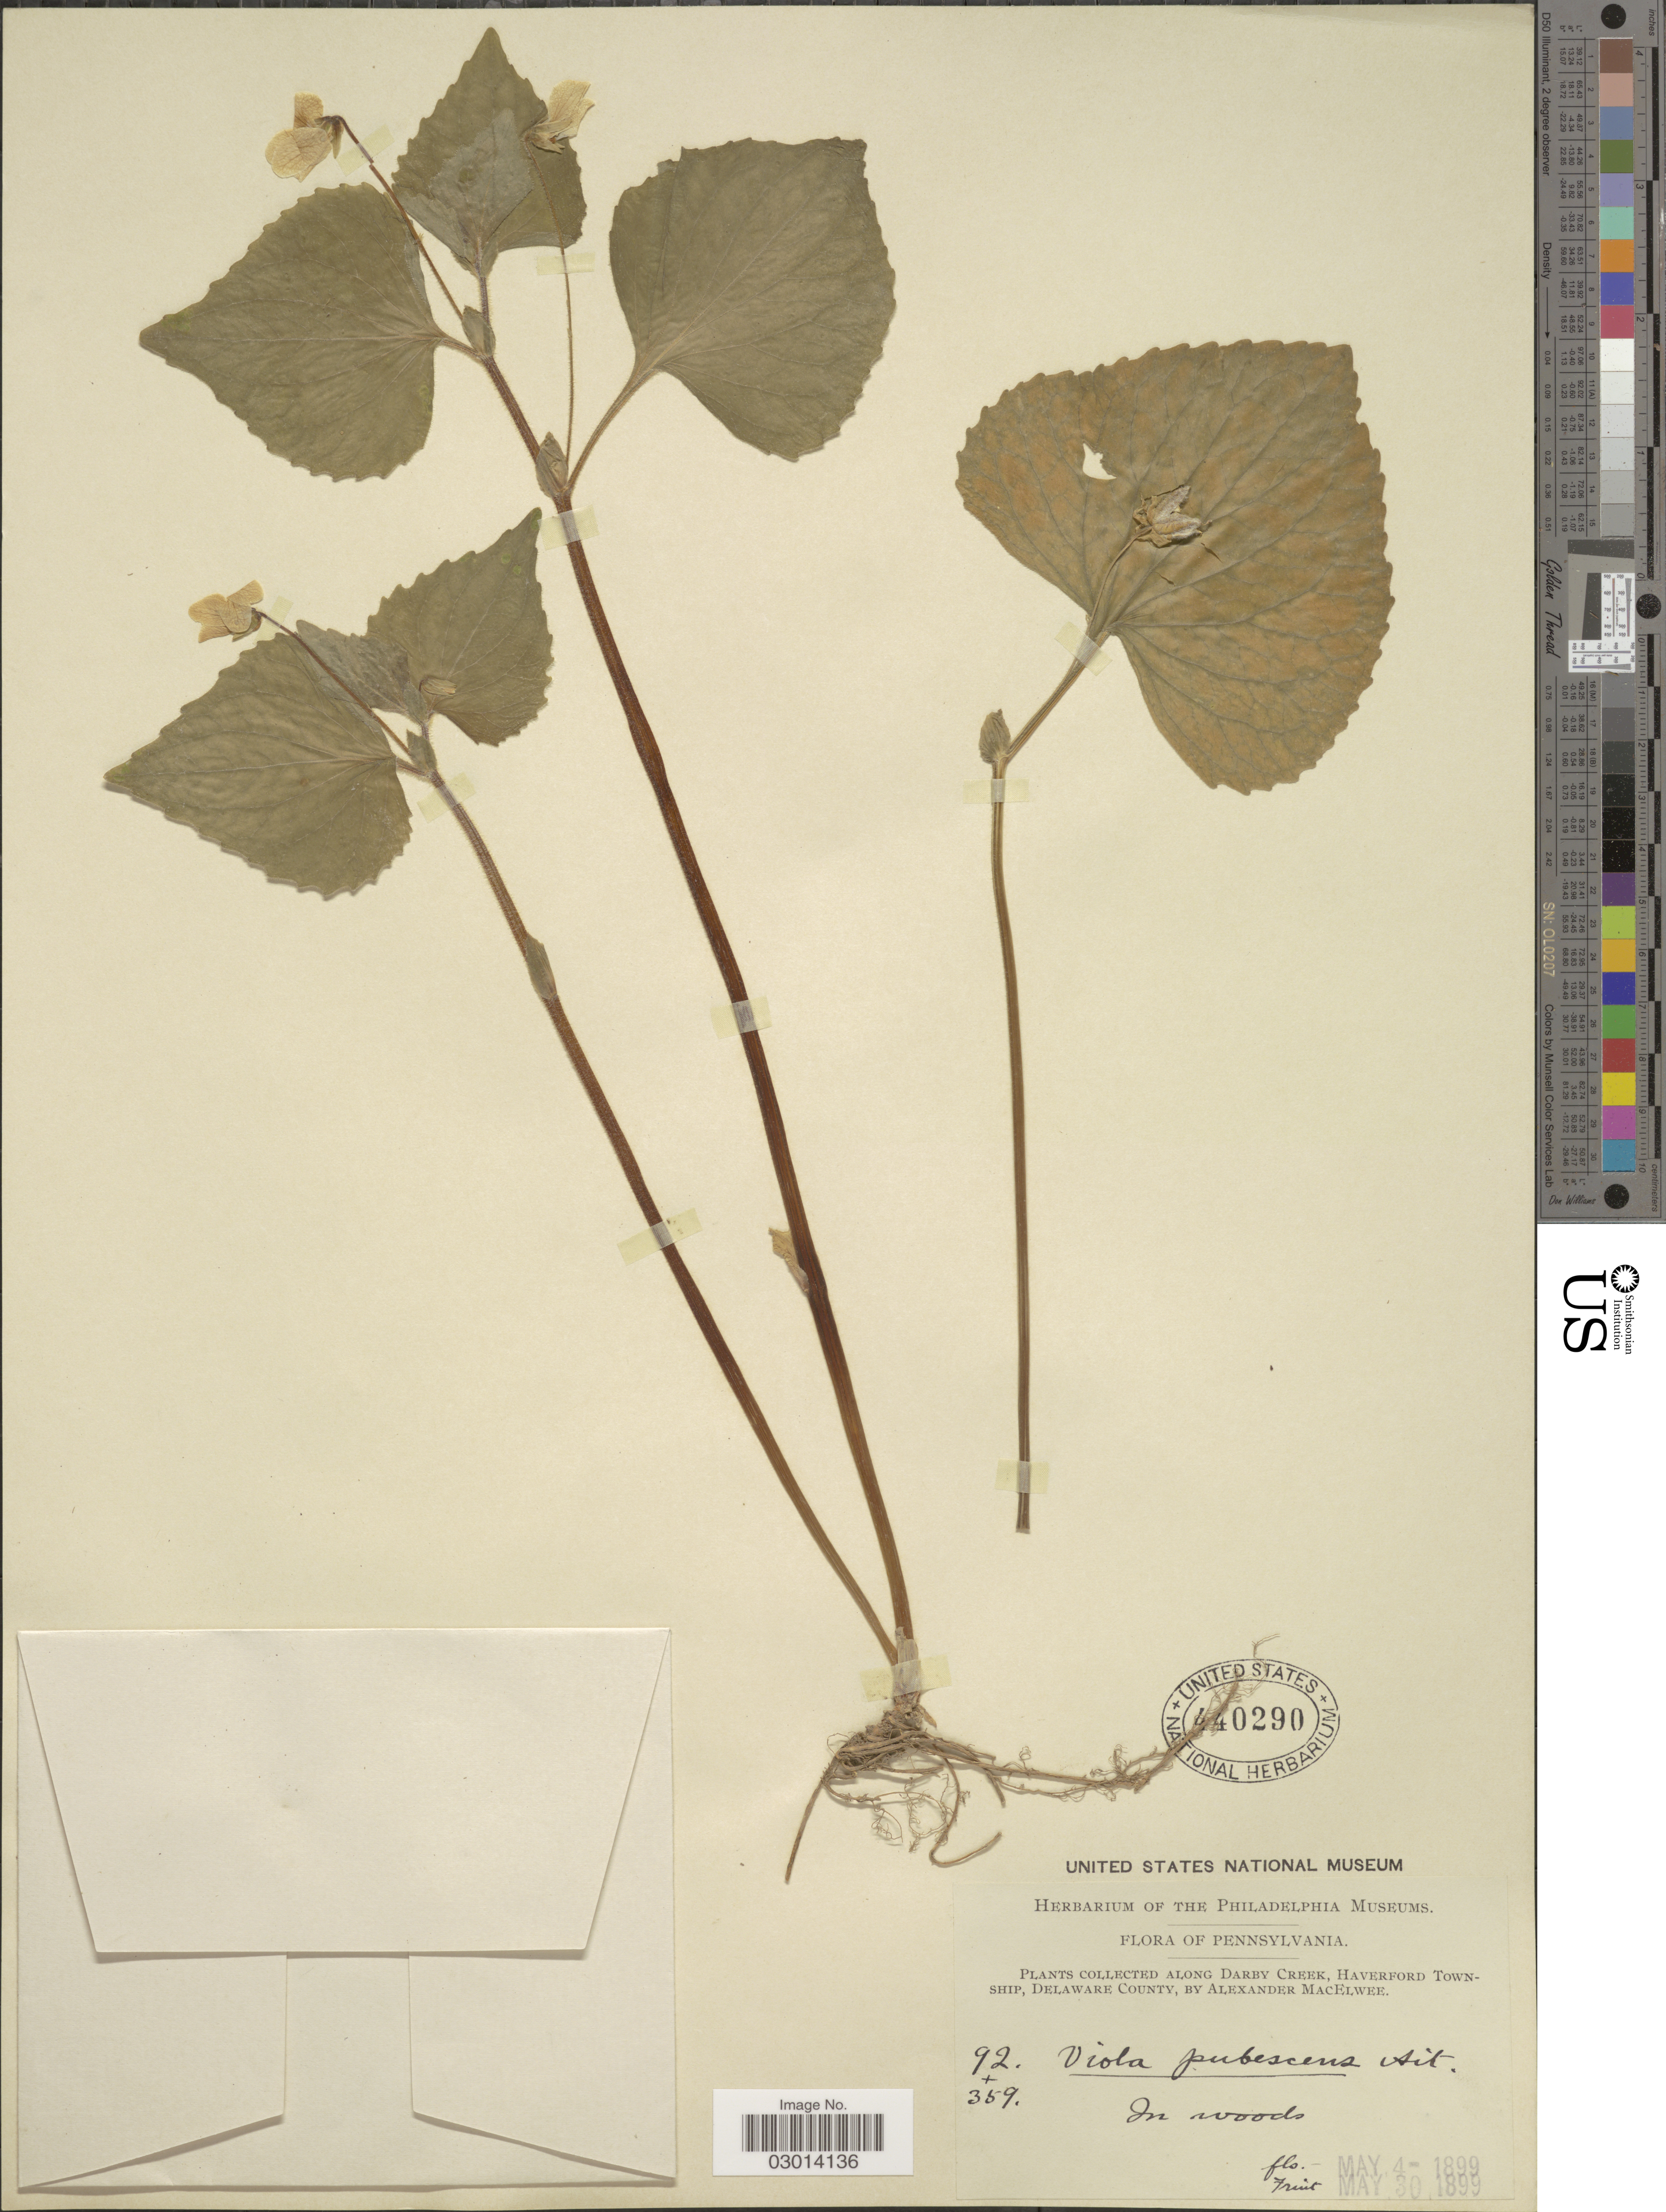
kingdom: Plantae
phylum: Tracheophyta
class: Magnoliopsida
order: Malpighiales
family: Violaceae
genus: Viola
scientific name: Viola pubescens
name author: Aiton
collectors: A. MacElwee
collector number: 92/359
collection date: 1899-05-04/1899-05-30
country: United States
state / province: Pennsylvania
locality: Collected along Darby Creek, Haverford Township, Delaware County.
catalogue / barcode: US 440290